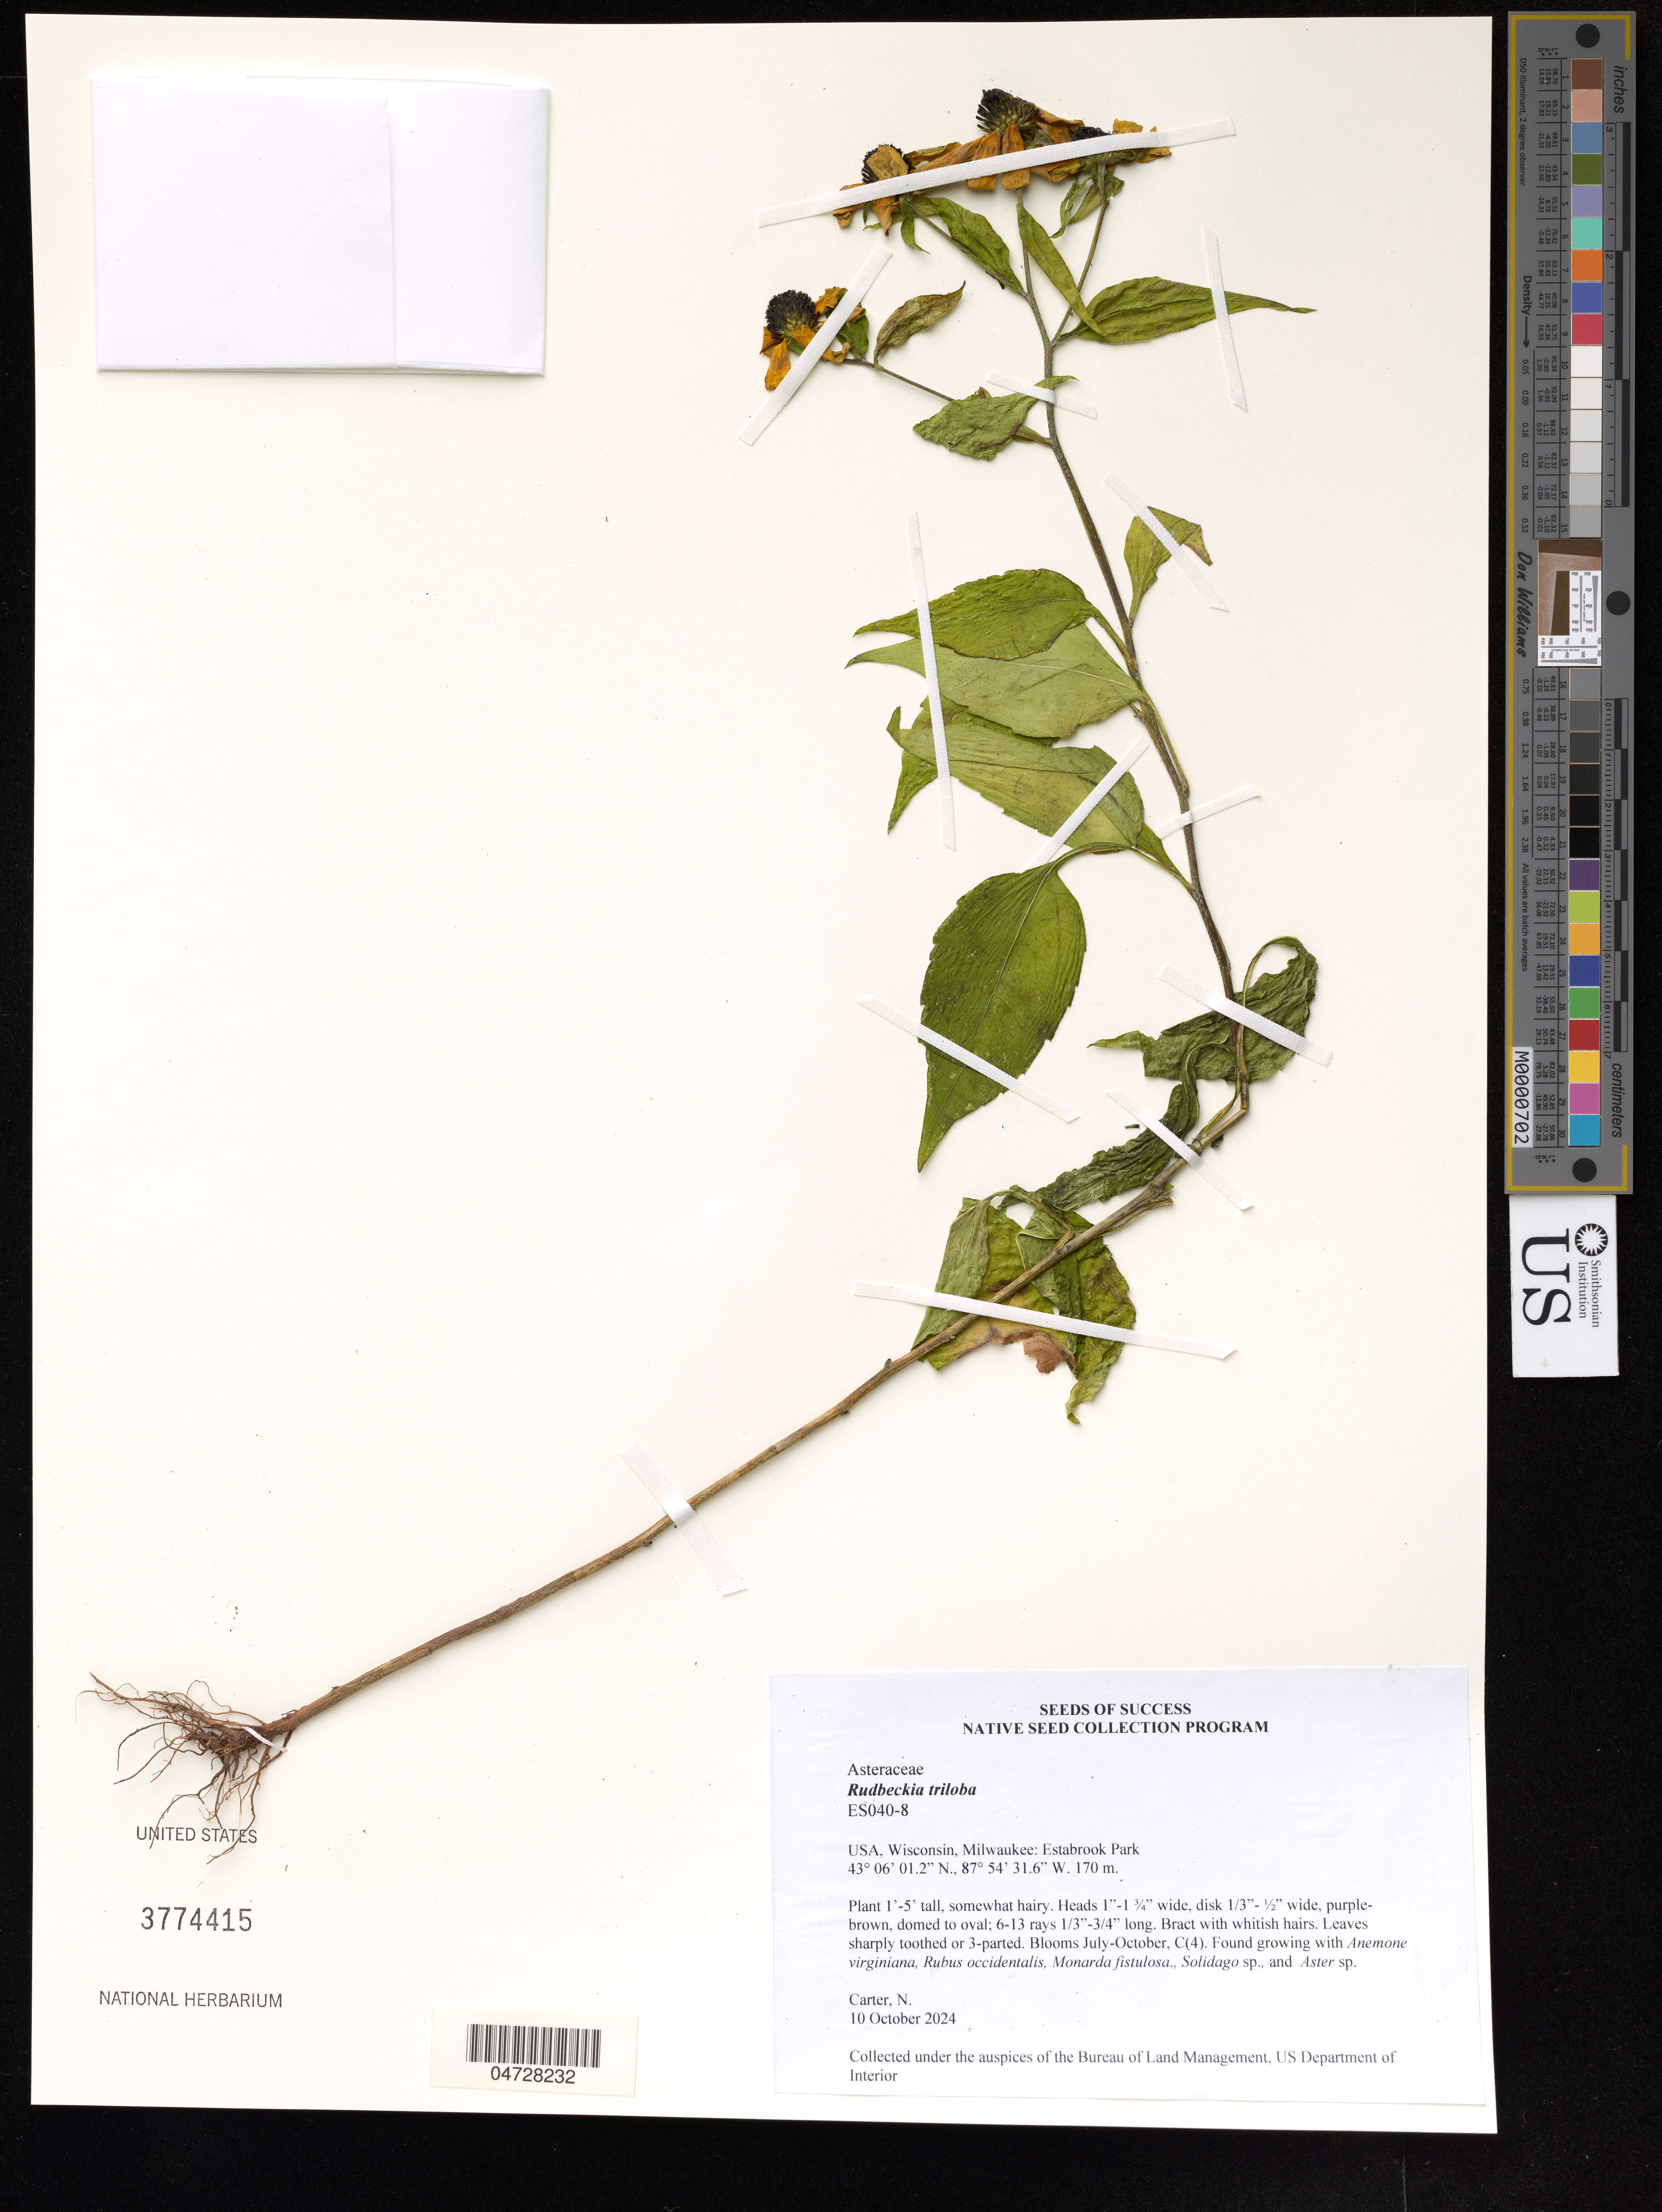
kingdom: Plantae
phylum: Tracheophyta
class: Magnoliopsida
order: Asterales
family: Asteraceae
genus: Rudbeckia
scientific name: Rudbeckia triloba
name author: L.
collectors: N. Carter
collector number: ES040-8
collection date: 2024-10-10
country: United States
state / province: Wisconsin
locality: Milwaukee: Estabrook Park.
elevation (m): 170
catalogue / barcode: US 3774415